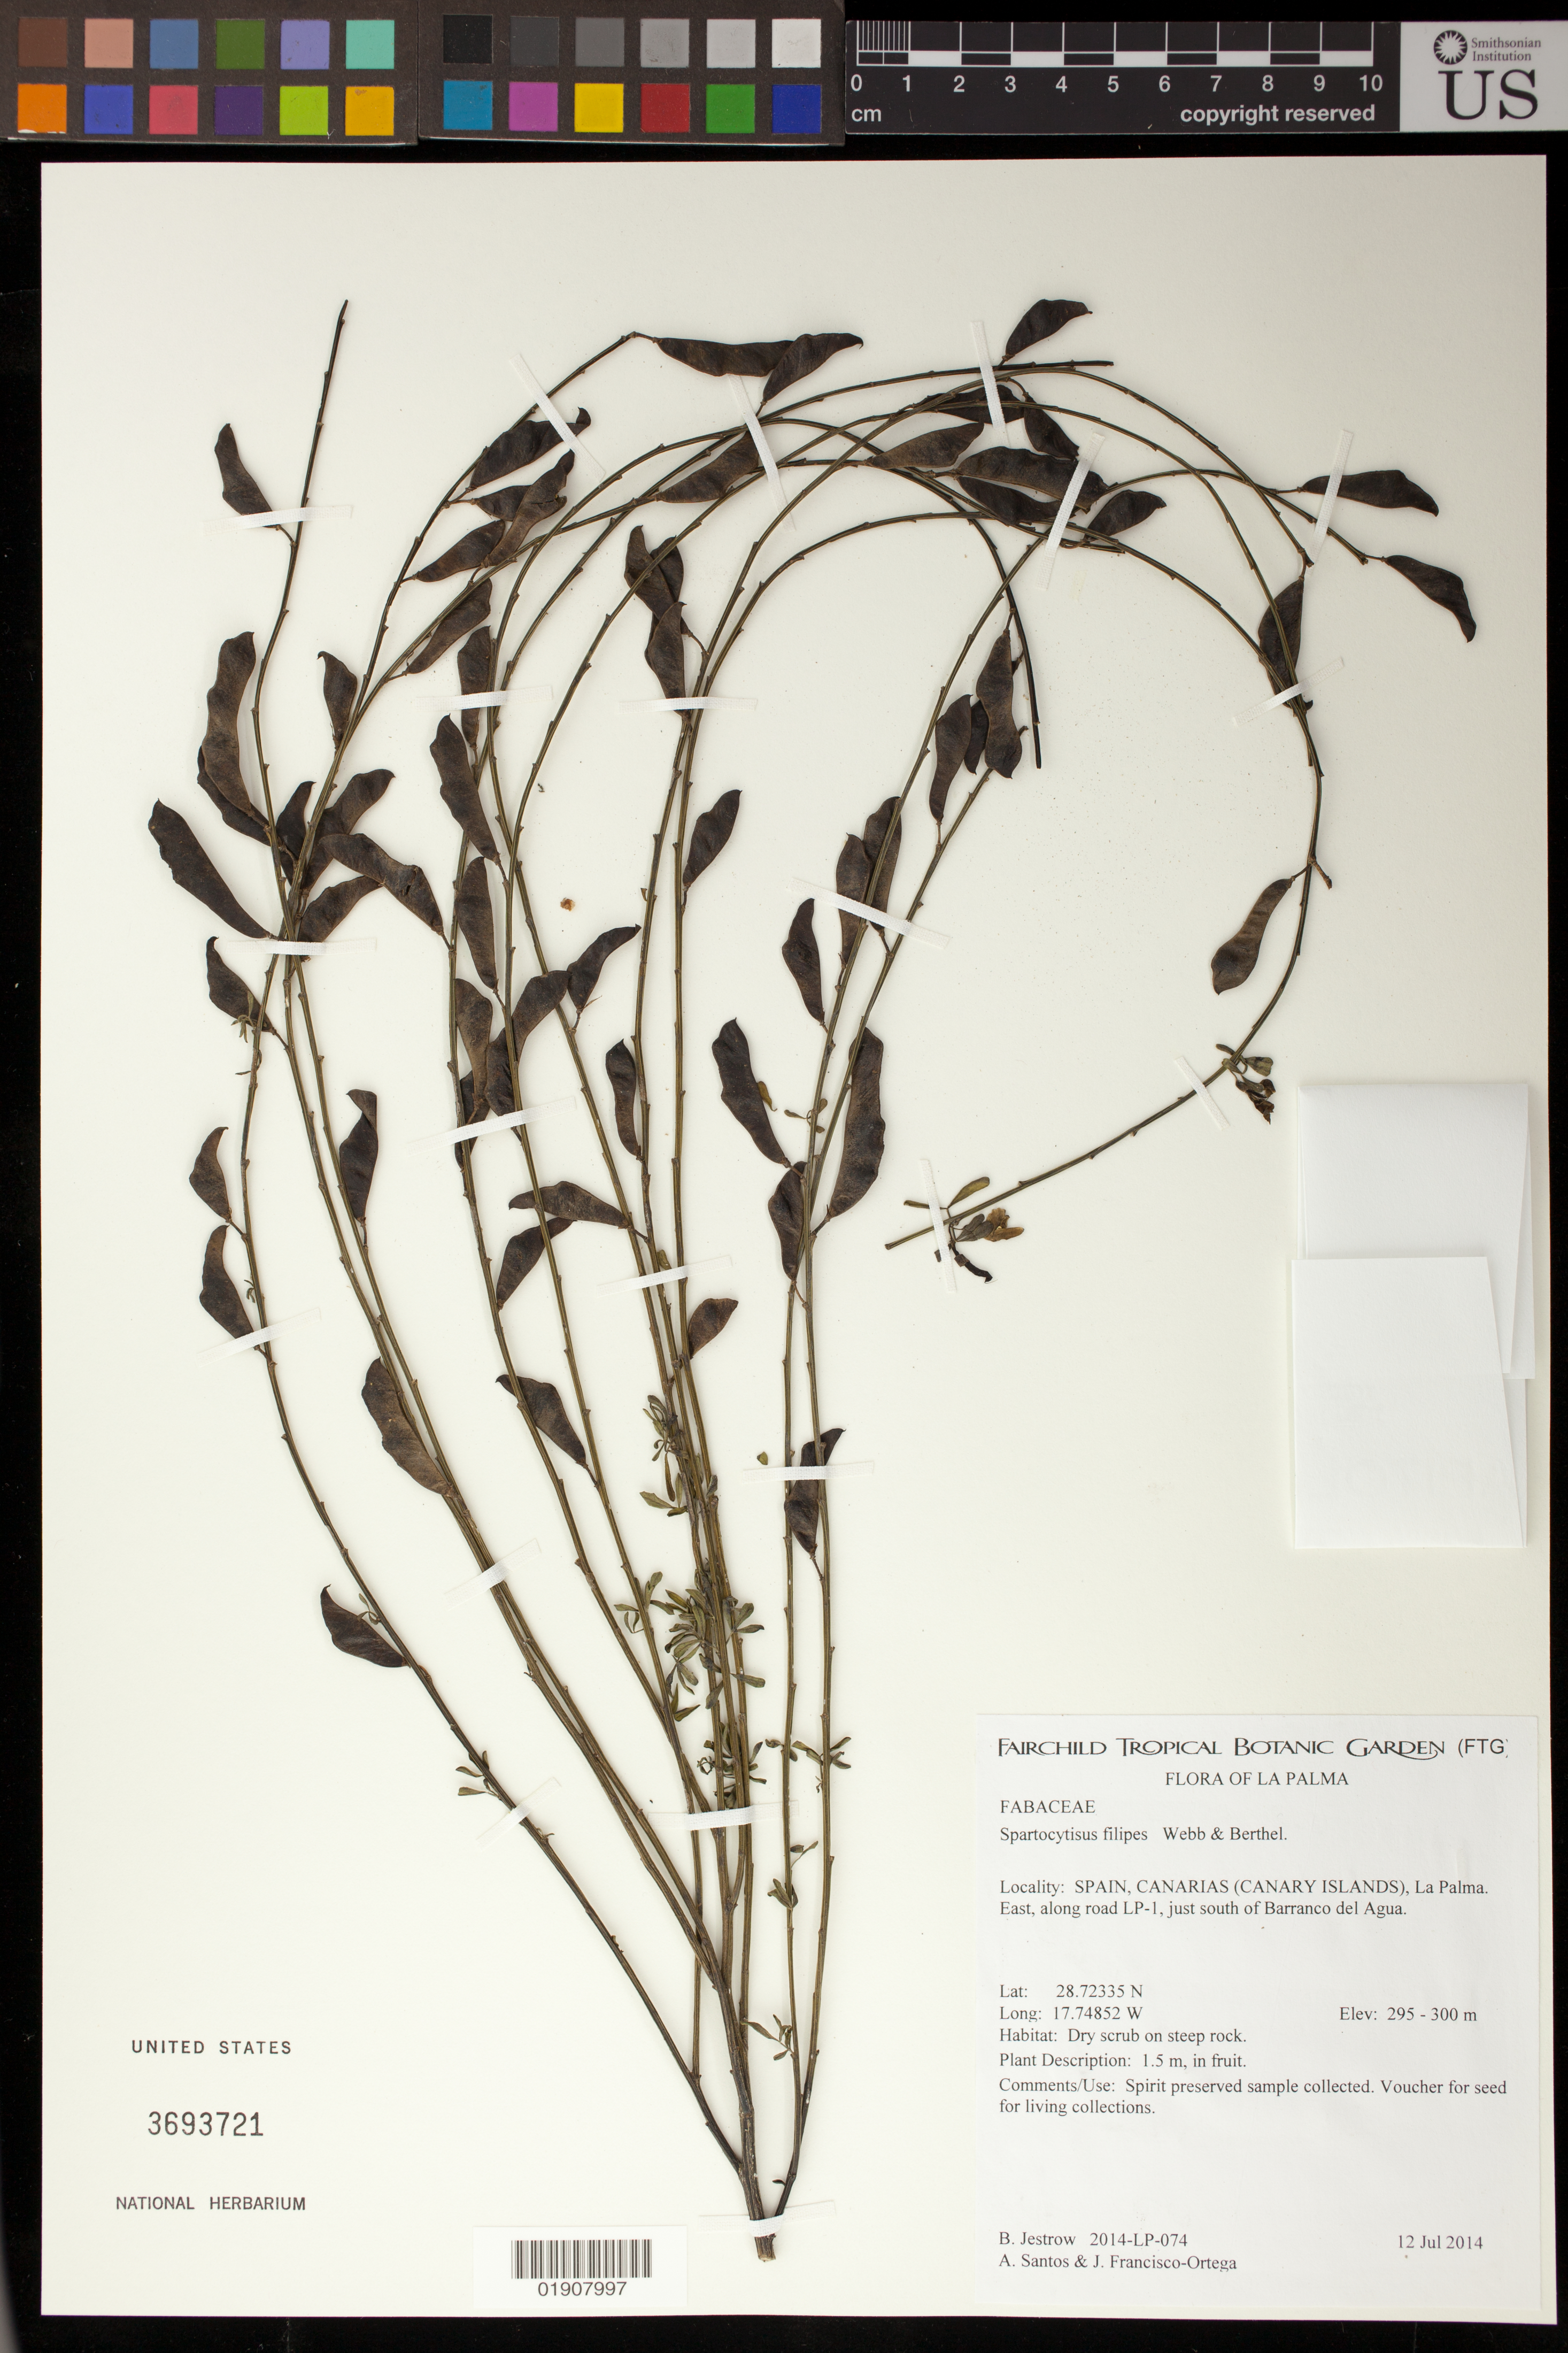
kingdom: Plantae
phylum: Tracheophyta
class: Magnoliopsida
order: Fabales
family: Fabaceae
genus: Cytisus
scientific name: Cytisus filipes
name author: Webb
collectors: B. Jestrow, A. Santos & J. Fransisco-Ortega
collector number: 2014-LP-074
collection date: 2014-07-12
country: Spain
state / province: Canarias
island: La Palma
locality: Canary Islands, La Palma, East, along road LP-1, just south of Barranco del Agua.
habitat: Dry scrub on steep rock.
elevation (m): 295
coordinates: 28.72335 N, 17.74852 W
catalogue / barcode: US 3693721